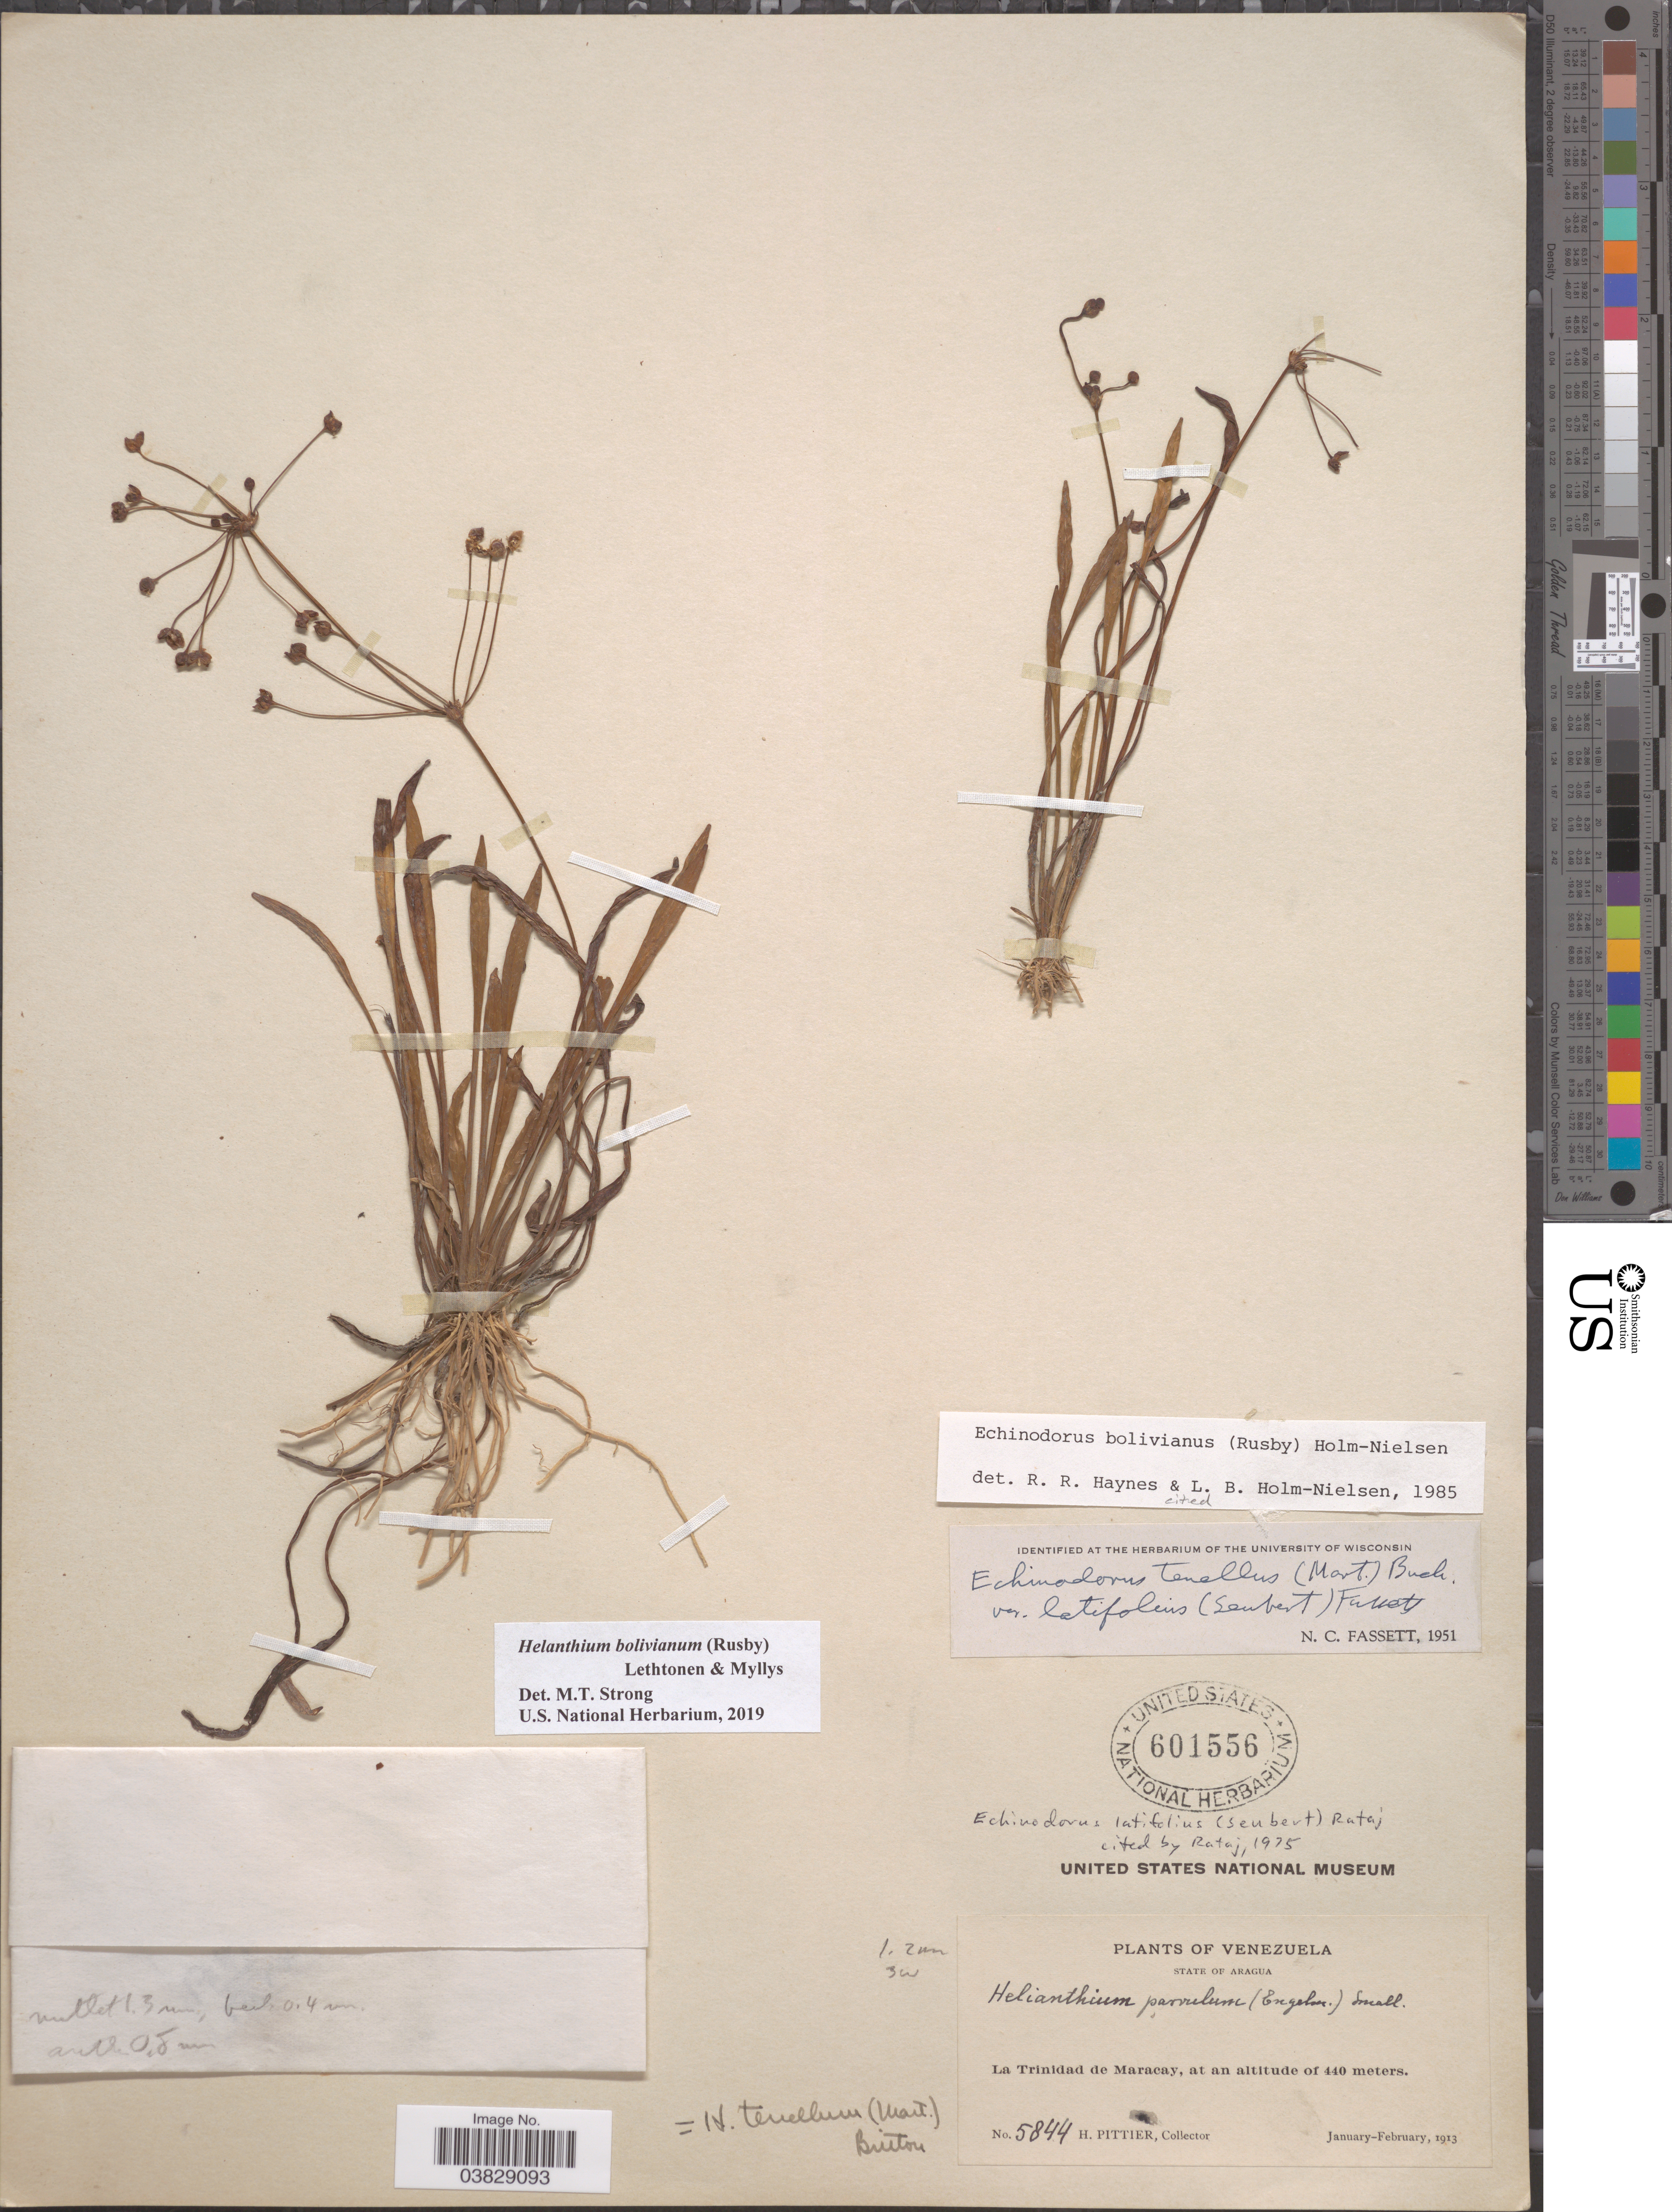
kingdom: Plantae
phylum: Tracheophyta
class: Liliopsida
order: Alismatales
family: Alismataceae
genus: Helanthium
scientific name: Helanthium bolivianum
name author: (Rusby) Lehtonen & Myllys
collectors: H. F. Pittier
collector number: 5844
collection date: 1913-01/1913-02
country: Venezuela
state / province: Aragua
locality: La Trinidad de Maracay.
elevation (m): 440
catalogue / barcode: US 601556